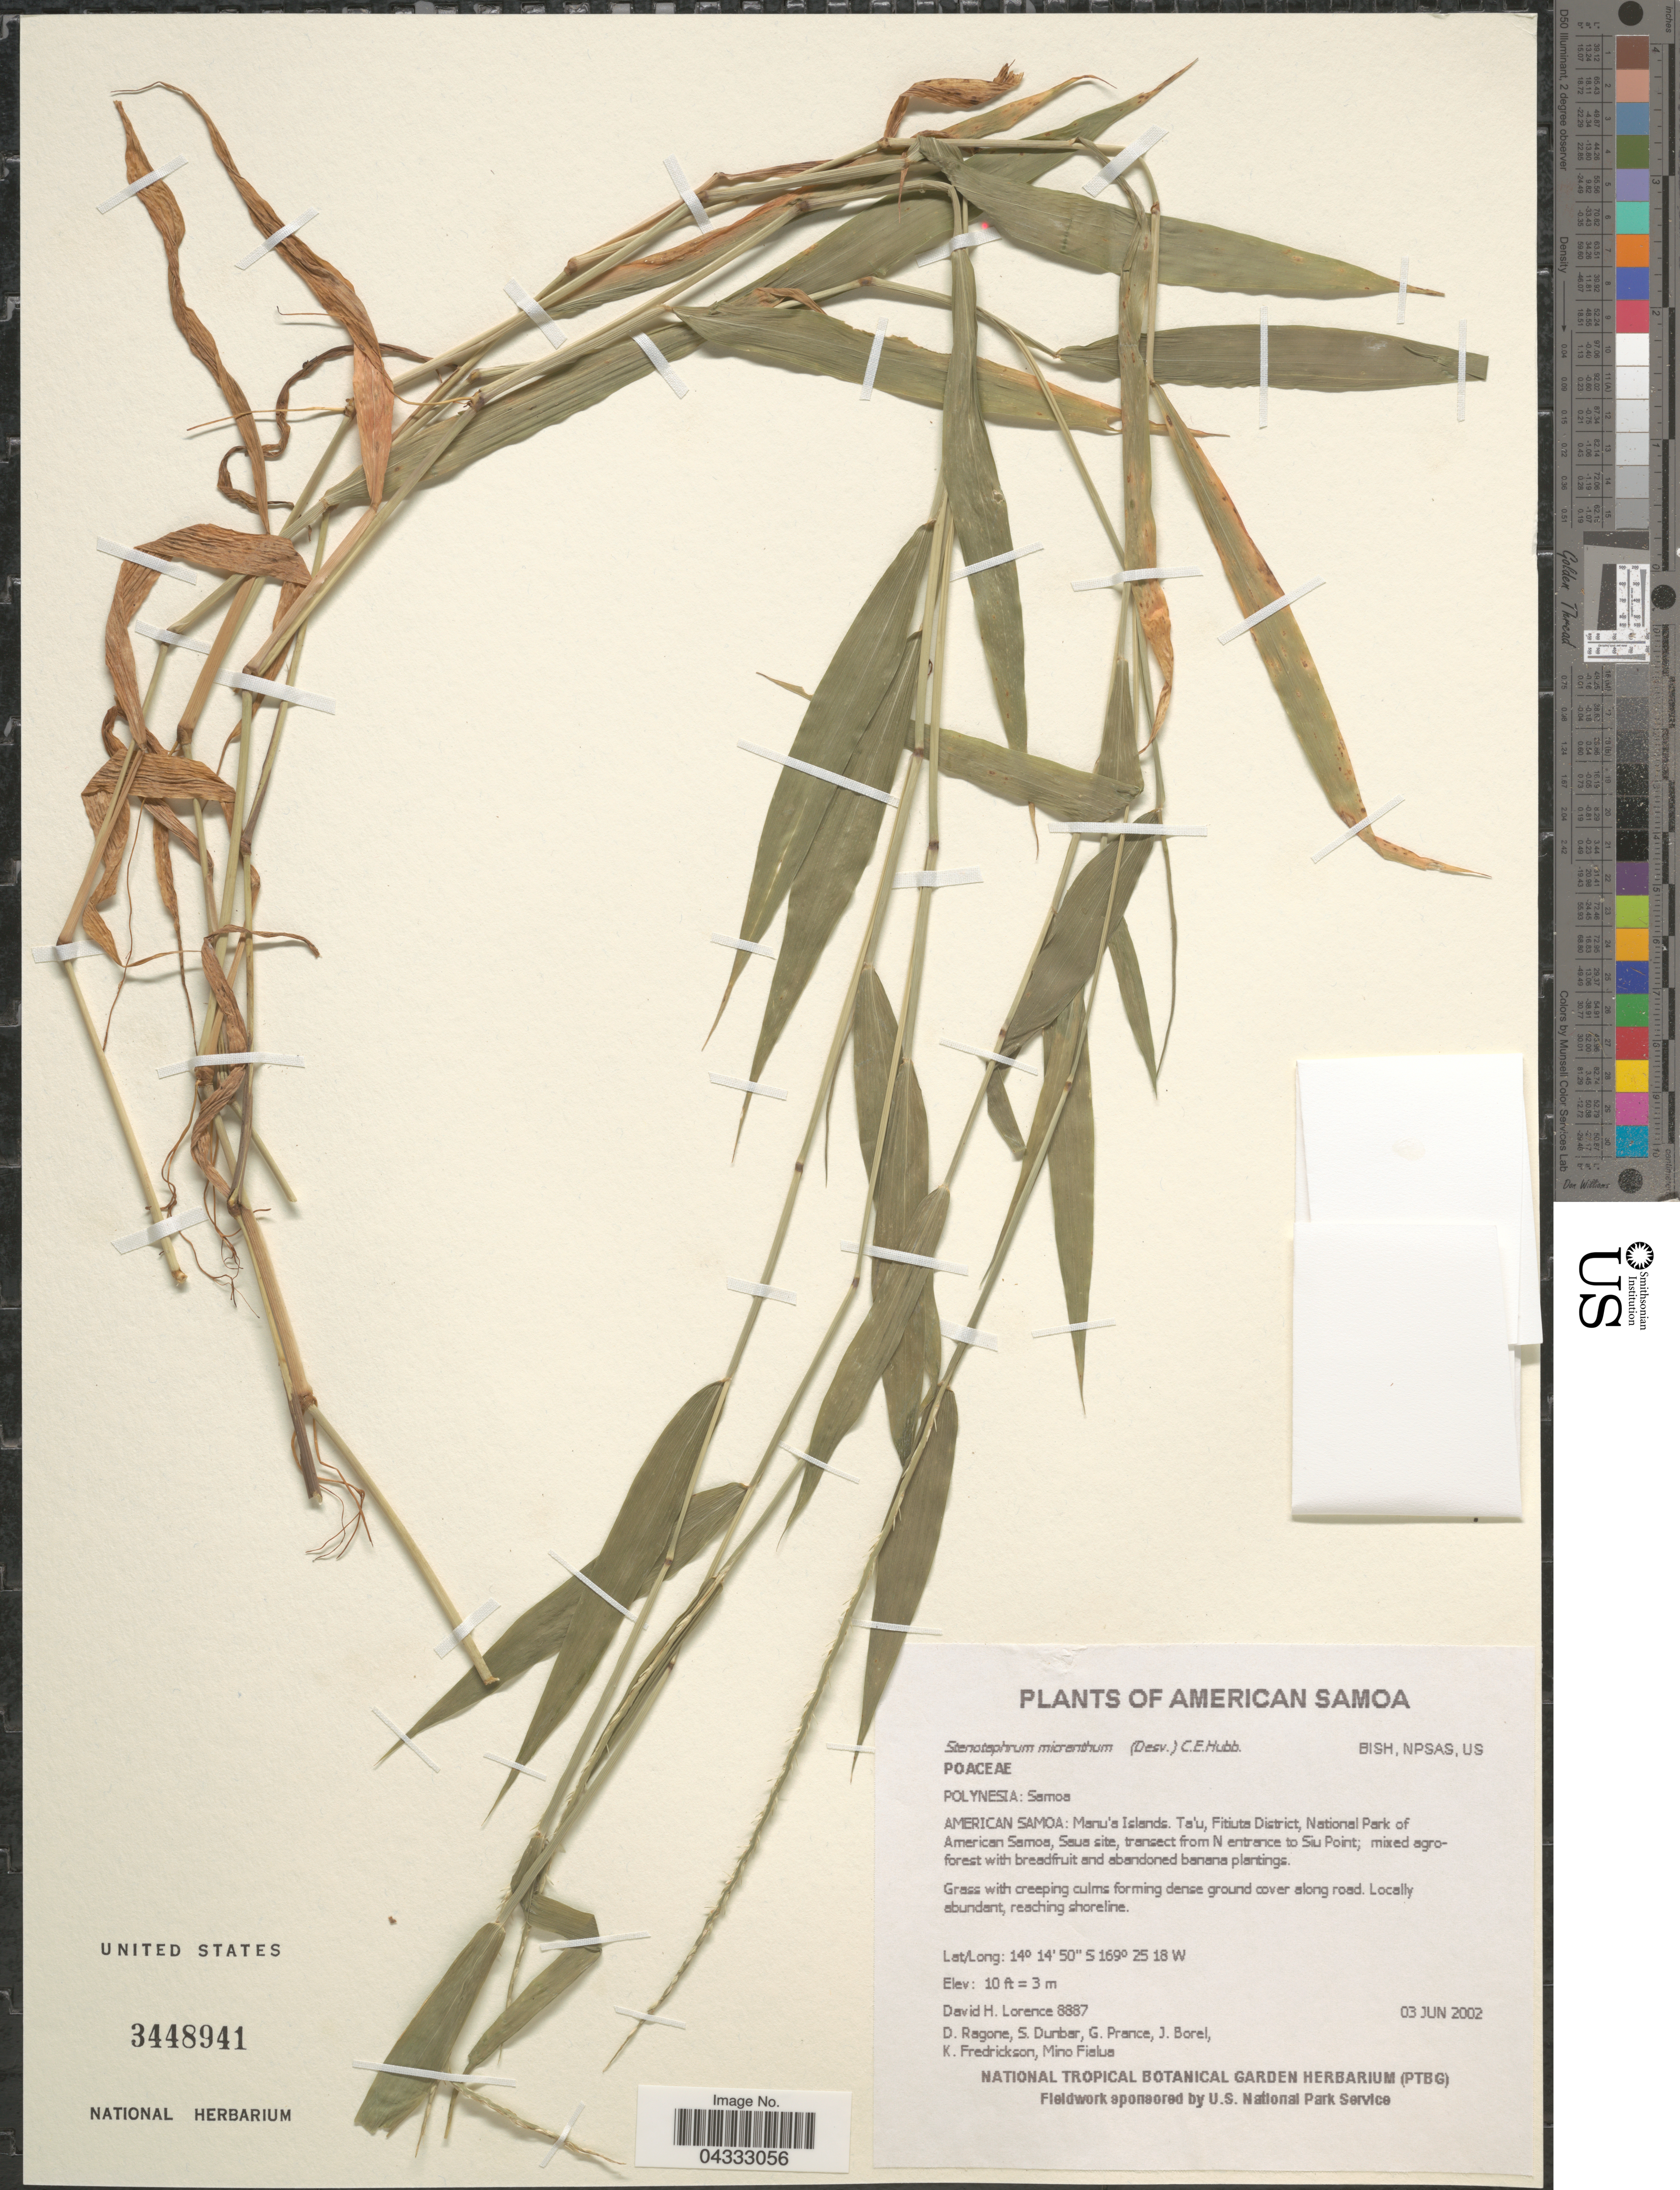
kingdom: Plantae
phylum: Tracheophyta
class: Liliopsida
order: Poales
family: Poaceae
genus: Stenotaphrum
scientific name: Stenotaphrum micranthum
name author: (Desv.) C.E. Hubb.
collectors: D. Lorence, D. Ragone, S. Dunbar, G. T. Prance & et al.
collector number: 8887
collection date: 2002-06-03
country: American Samoa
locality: Polynesia: Samoa. American Samoa: Manu's Islands. Ts'u, Fitiuta District, National Park of American Samoa, Saua site, transect from N entrance to Siu Point.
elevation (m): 3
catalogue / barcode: US 3448941